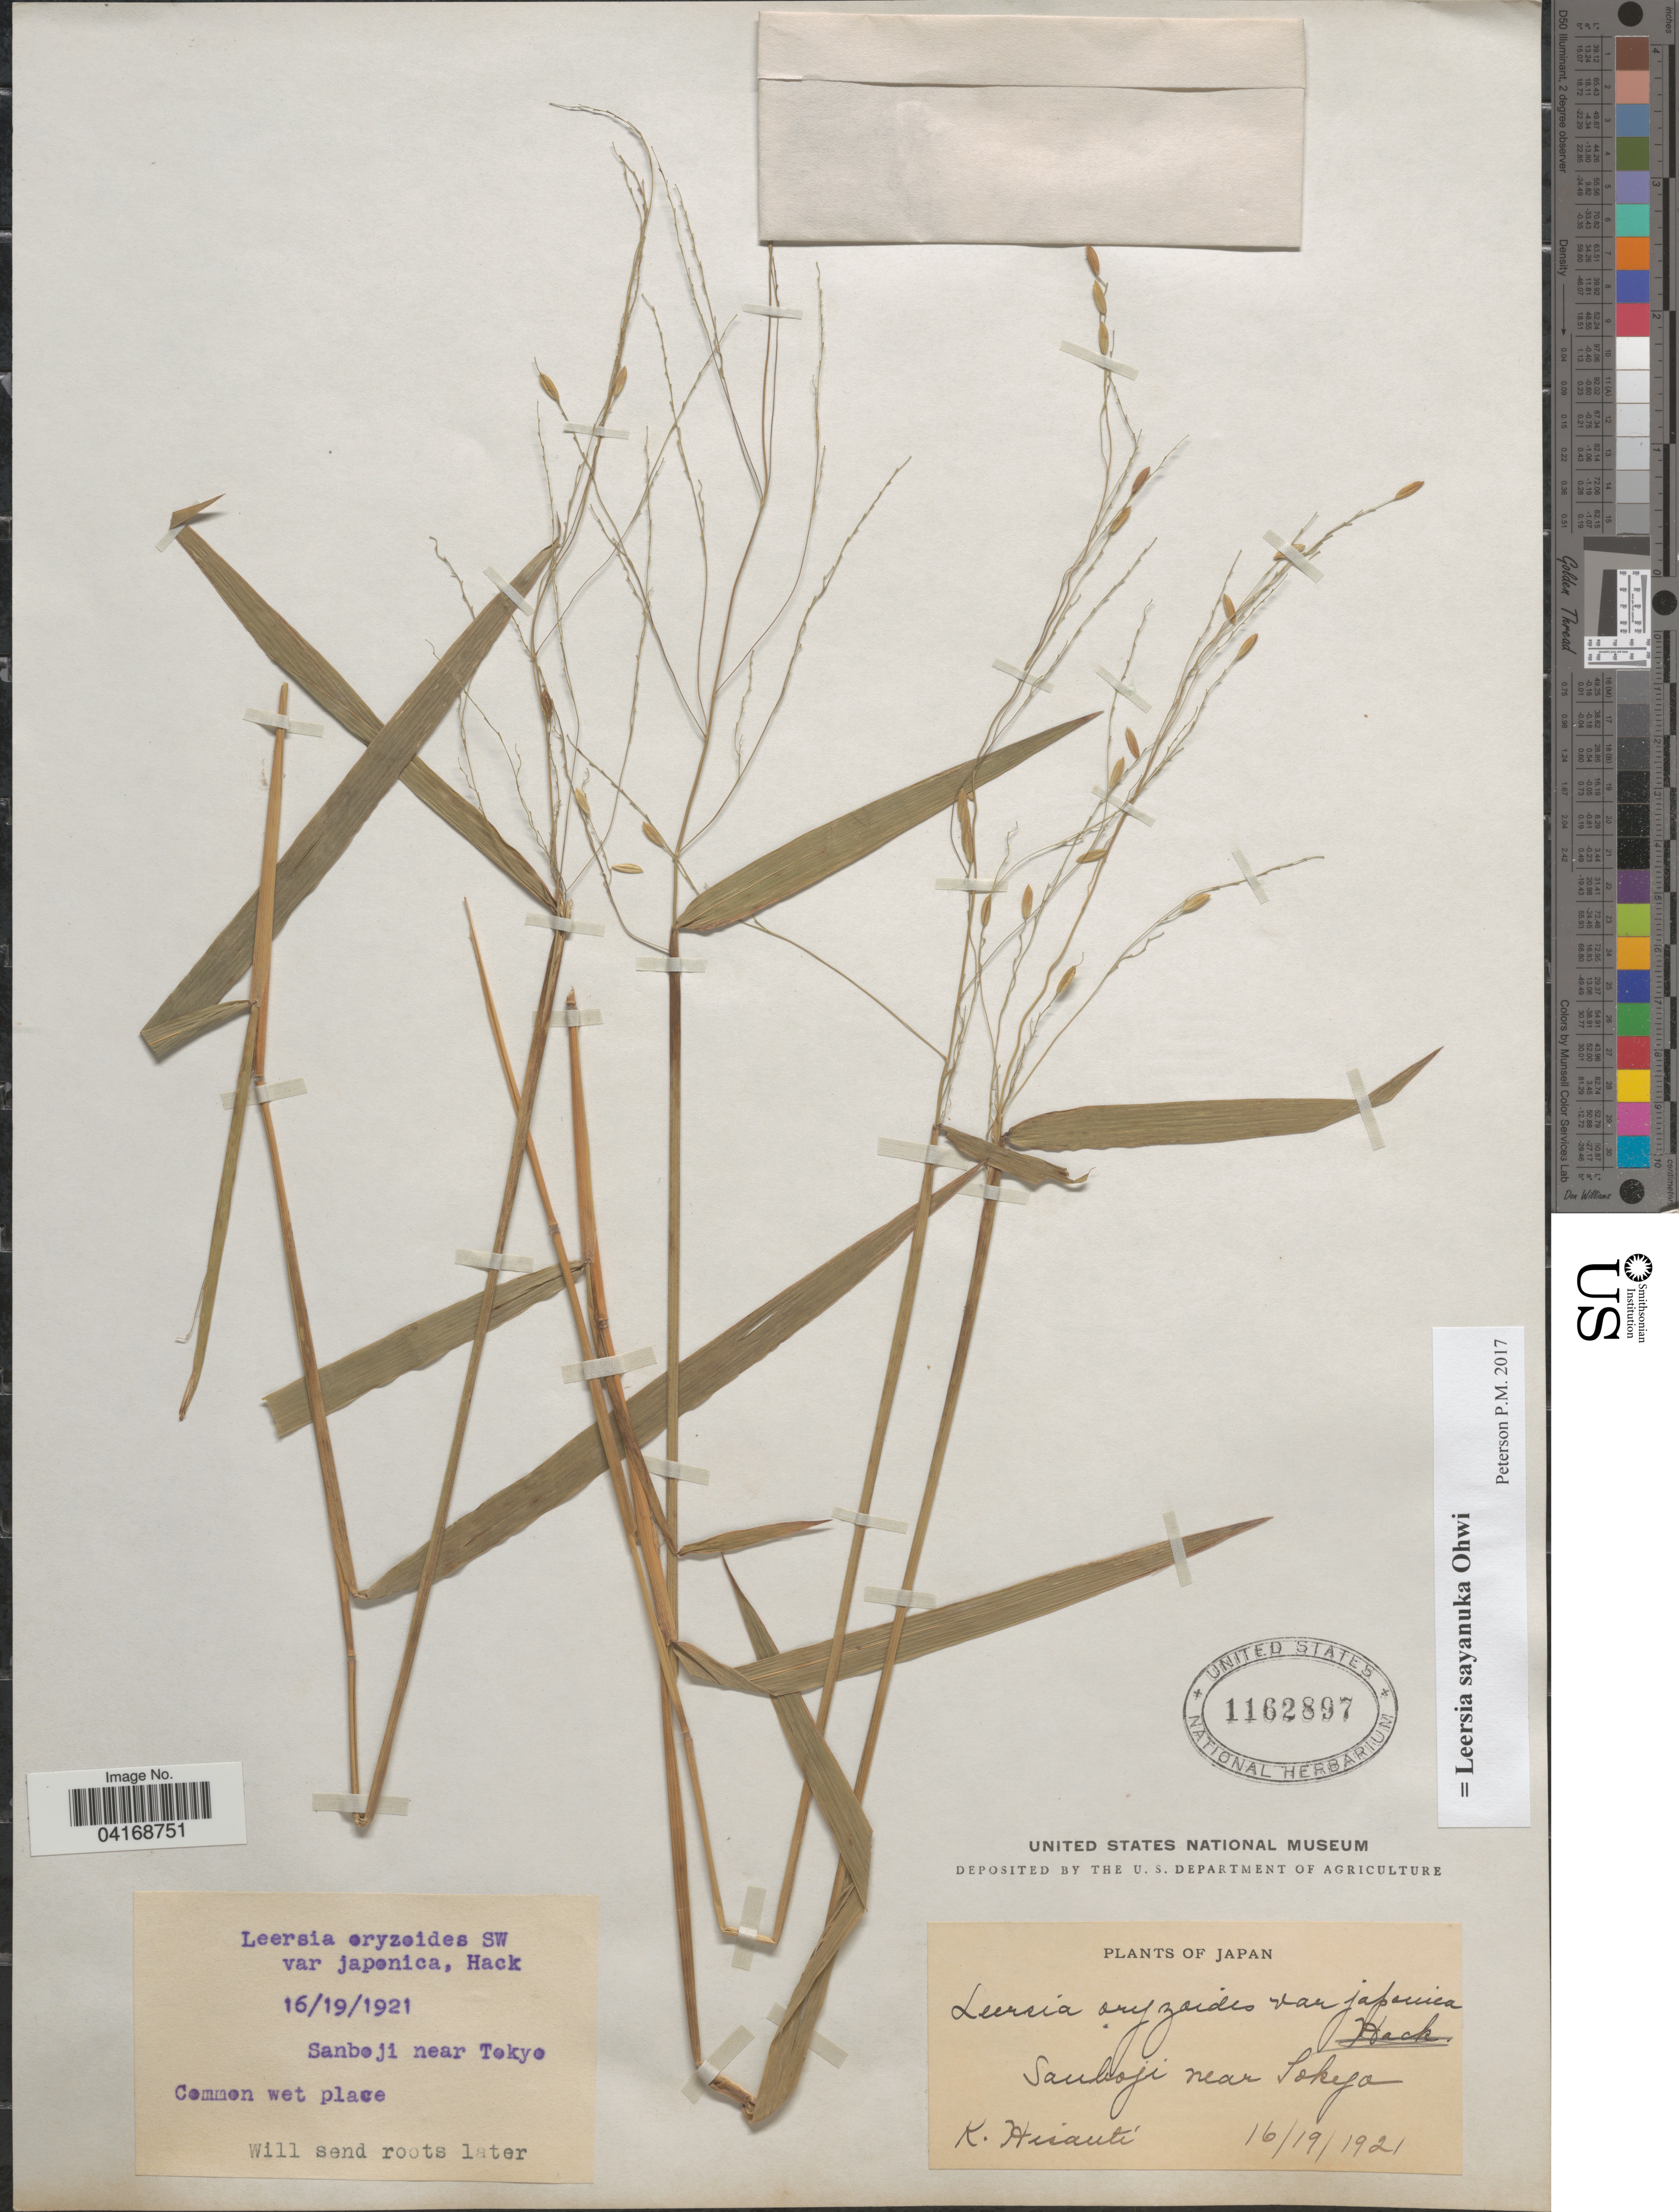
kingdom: Plantae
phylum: Tracheophyta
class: Liliopsida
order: Poales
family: Poaceae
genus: Leersia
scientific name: Leersia sayanuka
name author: Ohwi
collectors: K. Hisauti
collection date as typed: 16/19/1921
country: Japan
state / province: Tokyo, Federal City of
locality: Sanboji near Tokyo.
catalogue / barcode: US 1162897